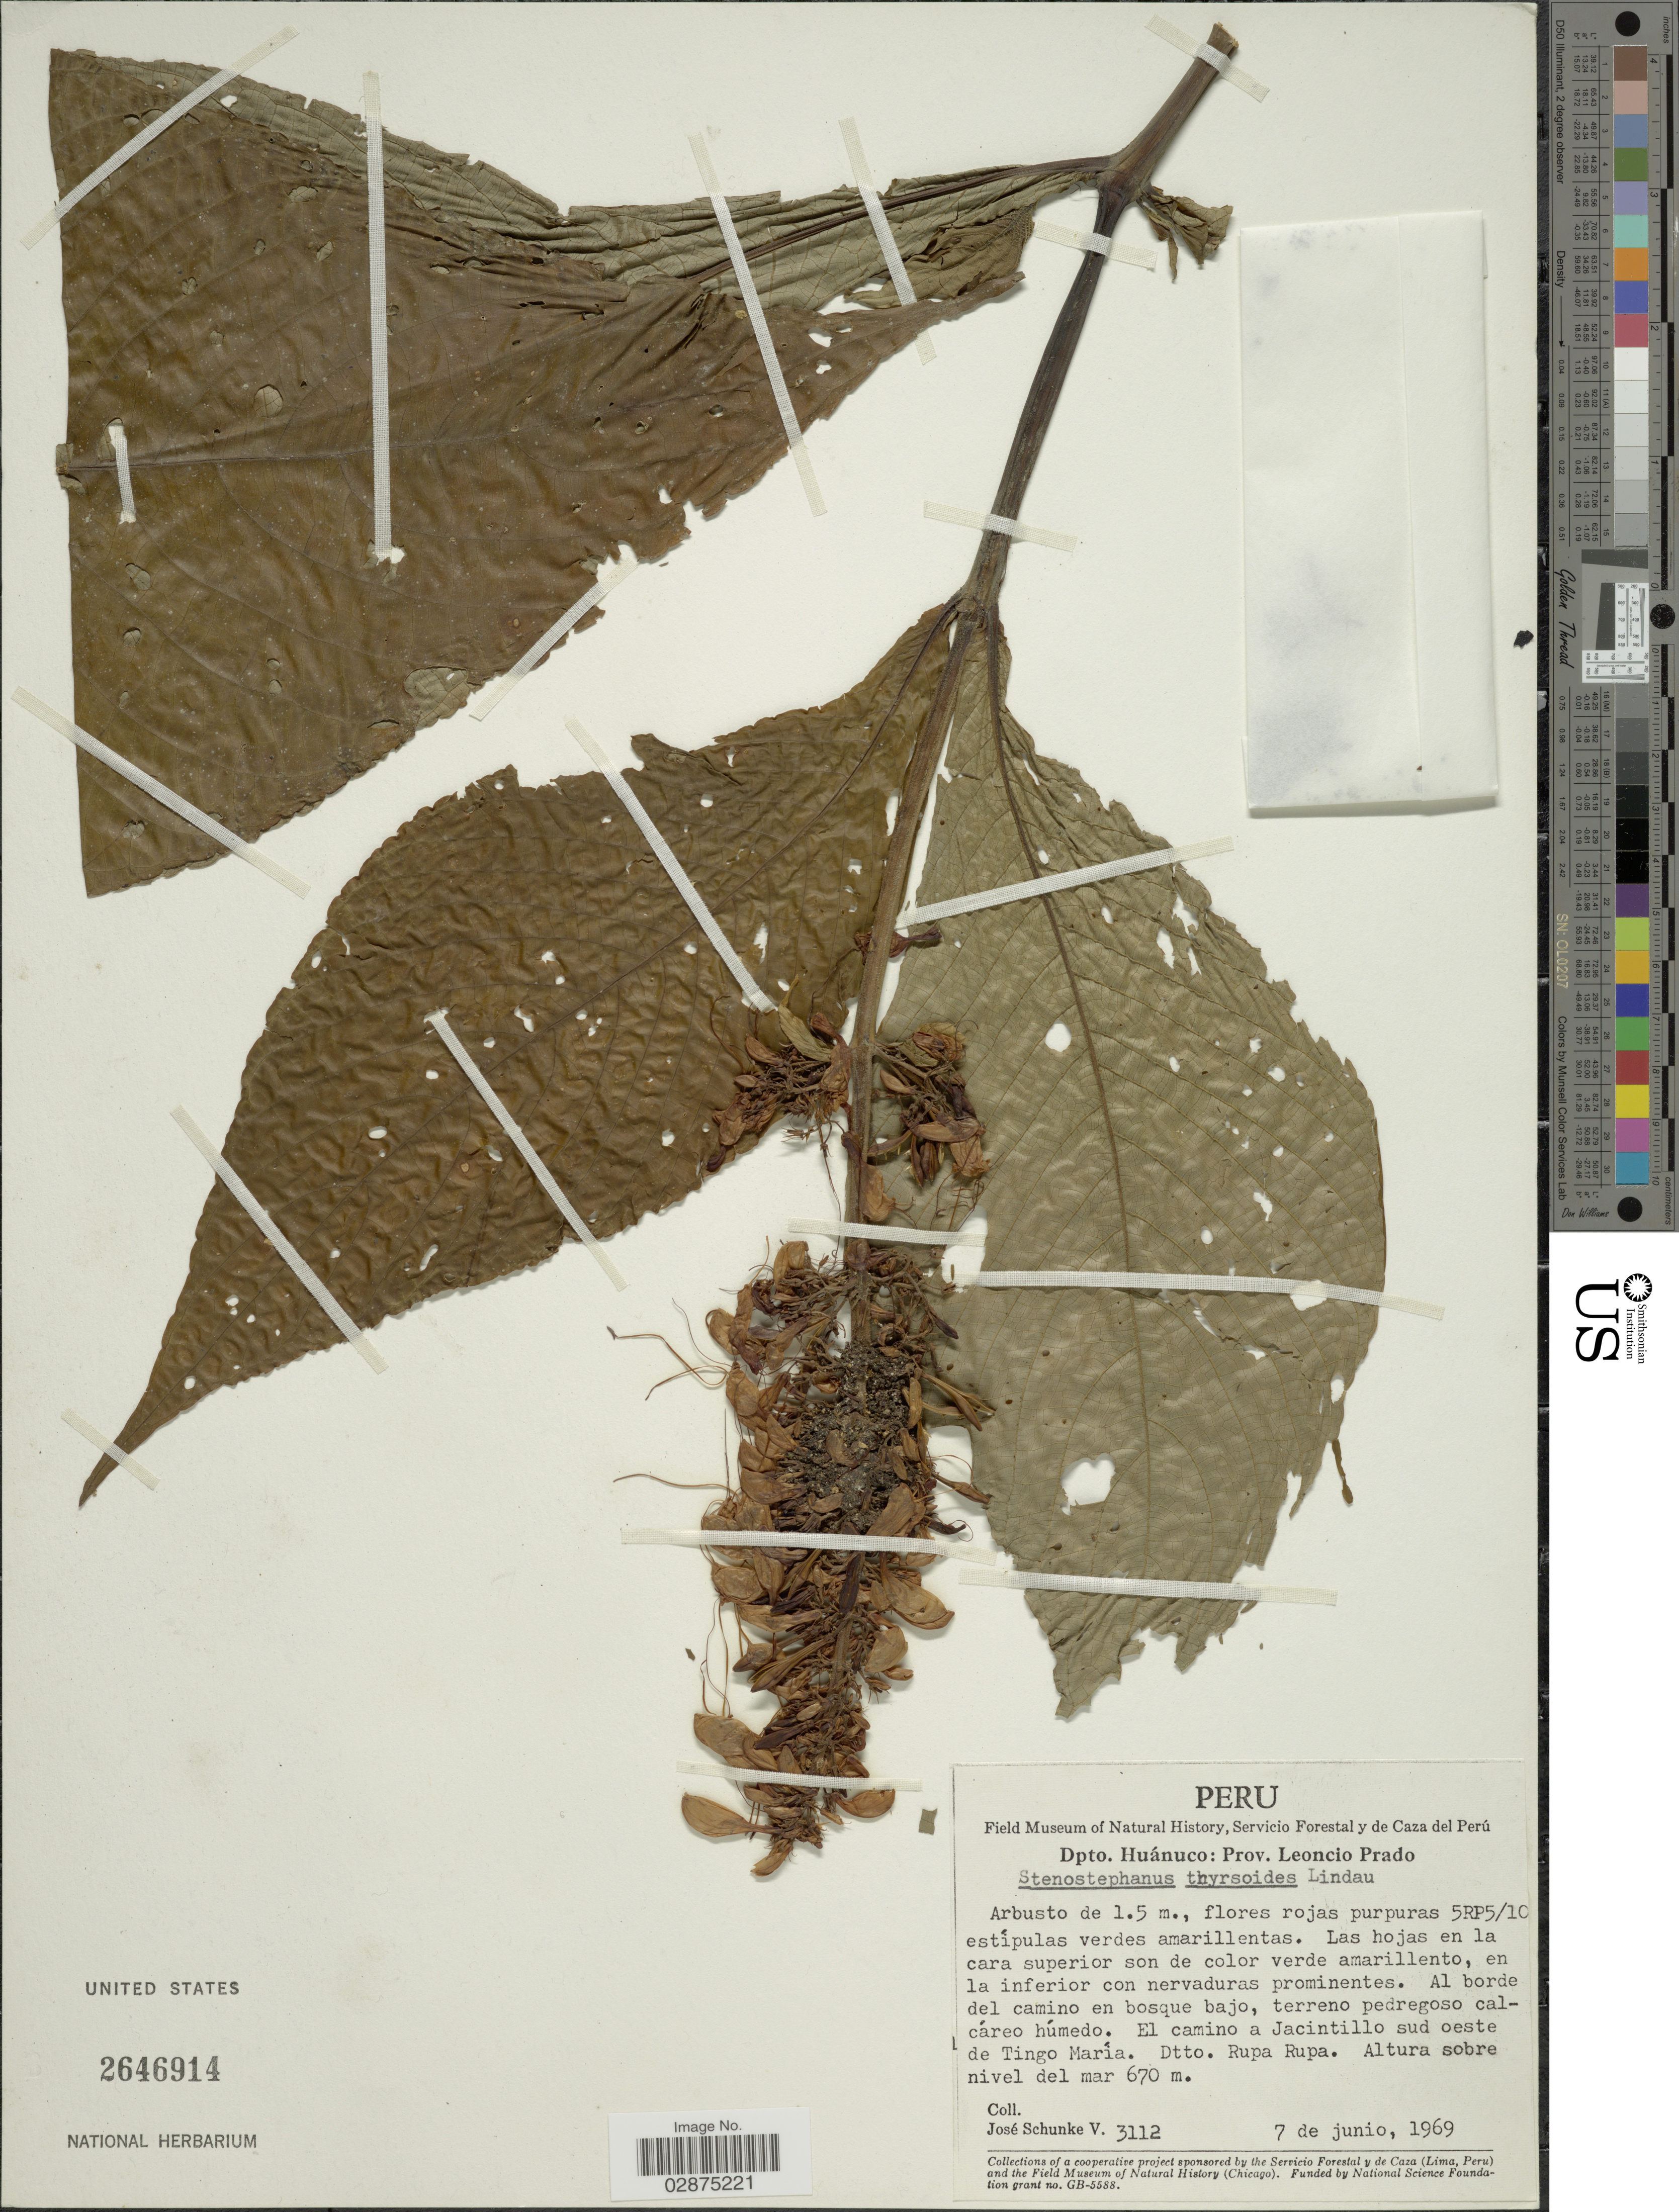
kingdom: Plantae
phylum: Tracheophyta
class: Magnoliopsida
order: Lamiales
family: Acanthaceae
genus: Stenostephanus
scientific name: Stenostephanus longistaminus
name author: (Ruiz & Pav.) V.M. Baum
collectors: J. Schunke Vigo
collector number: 3112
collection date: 1969-06-07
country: Peru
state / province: Huánuco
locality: Dpto. Huánuco: Prov. Leoncio Prado. El camino a Jacintillo sud oeste de Tingo María. Dtto. Rupa Rupa.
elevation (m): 670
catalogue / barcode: US 2646914